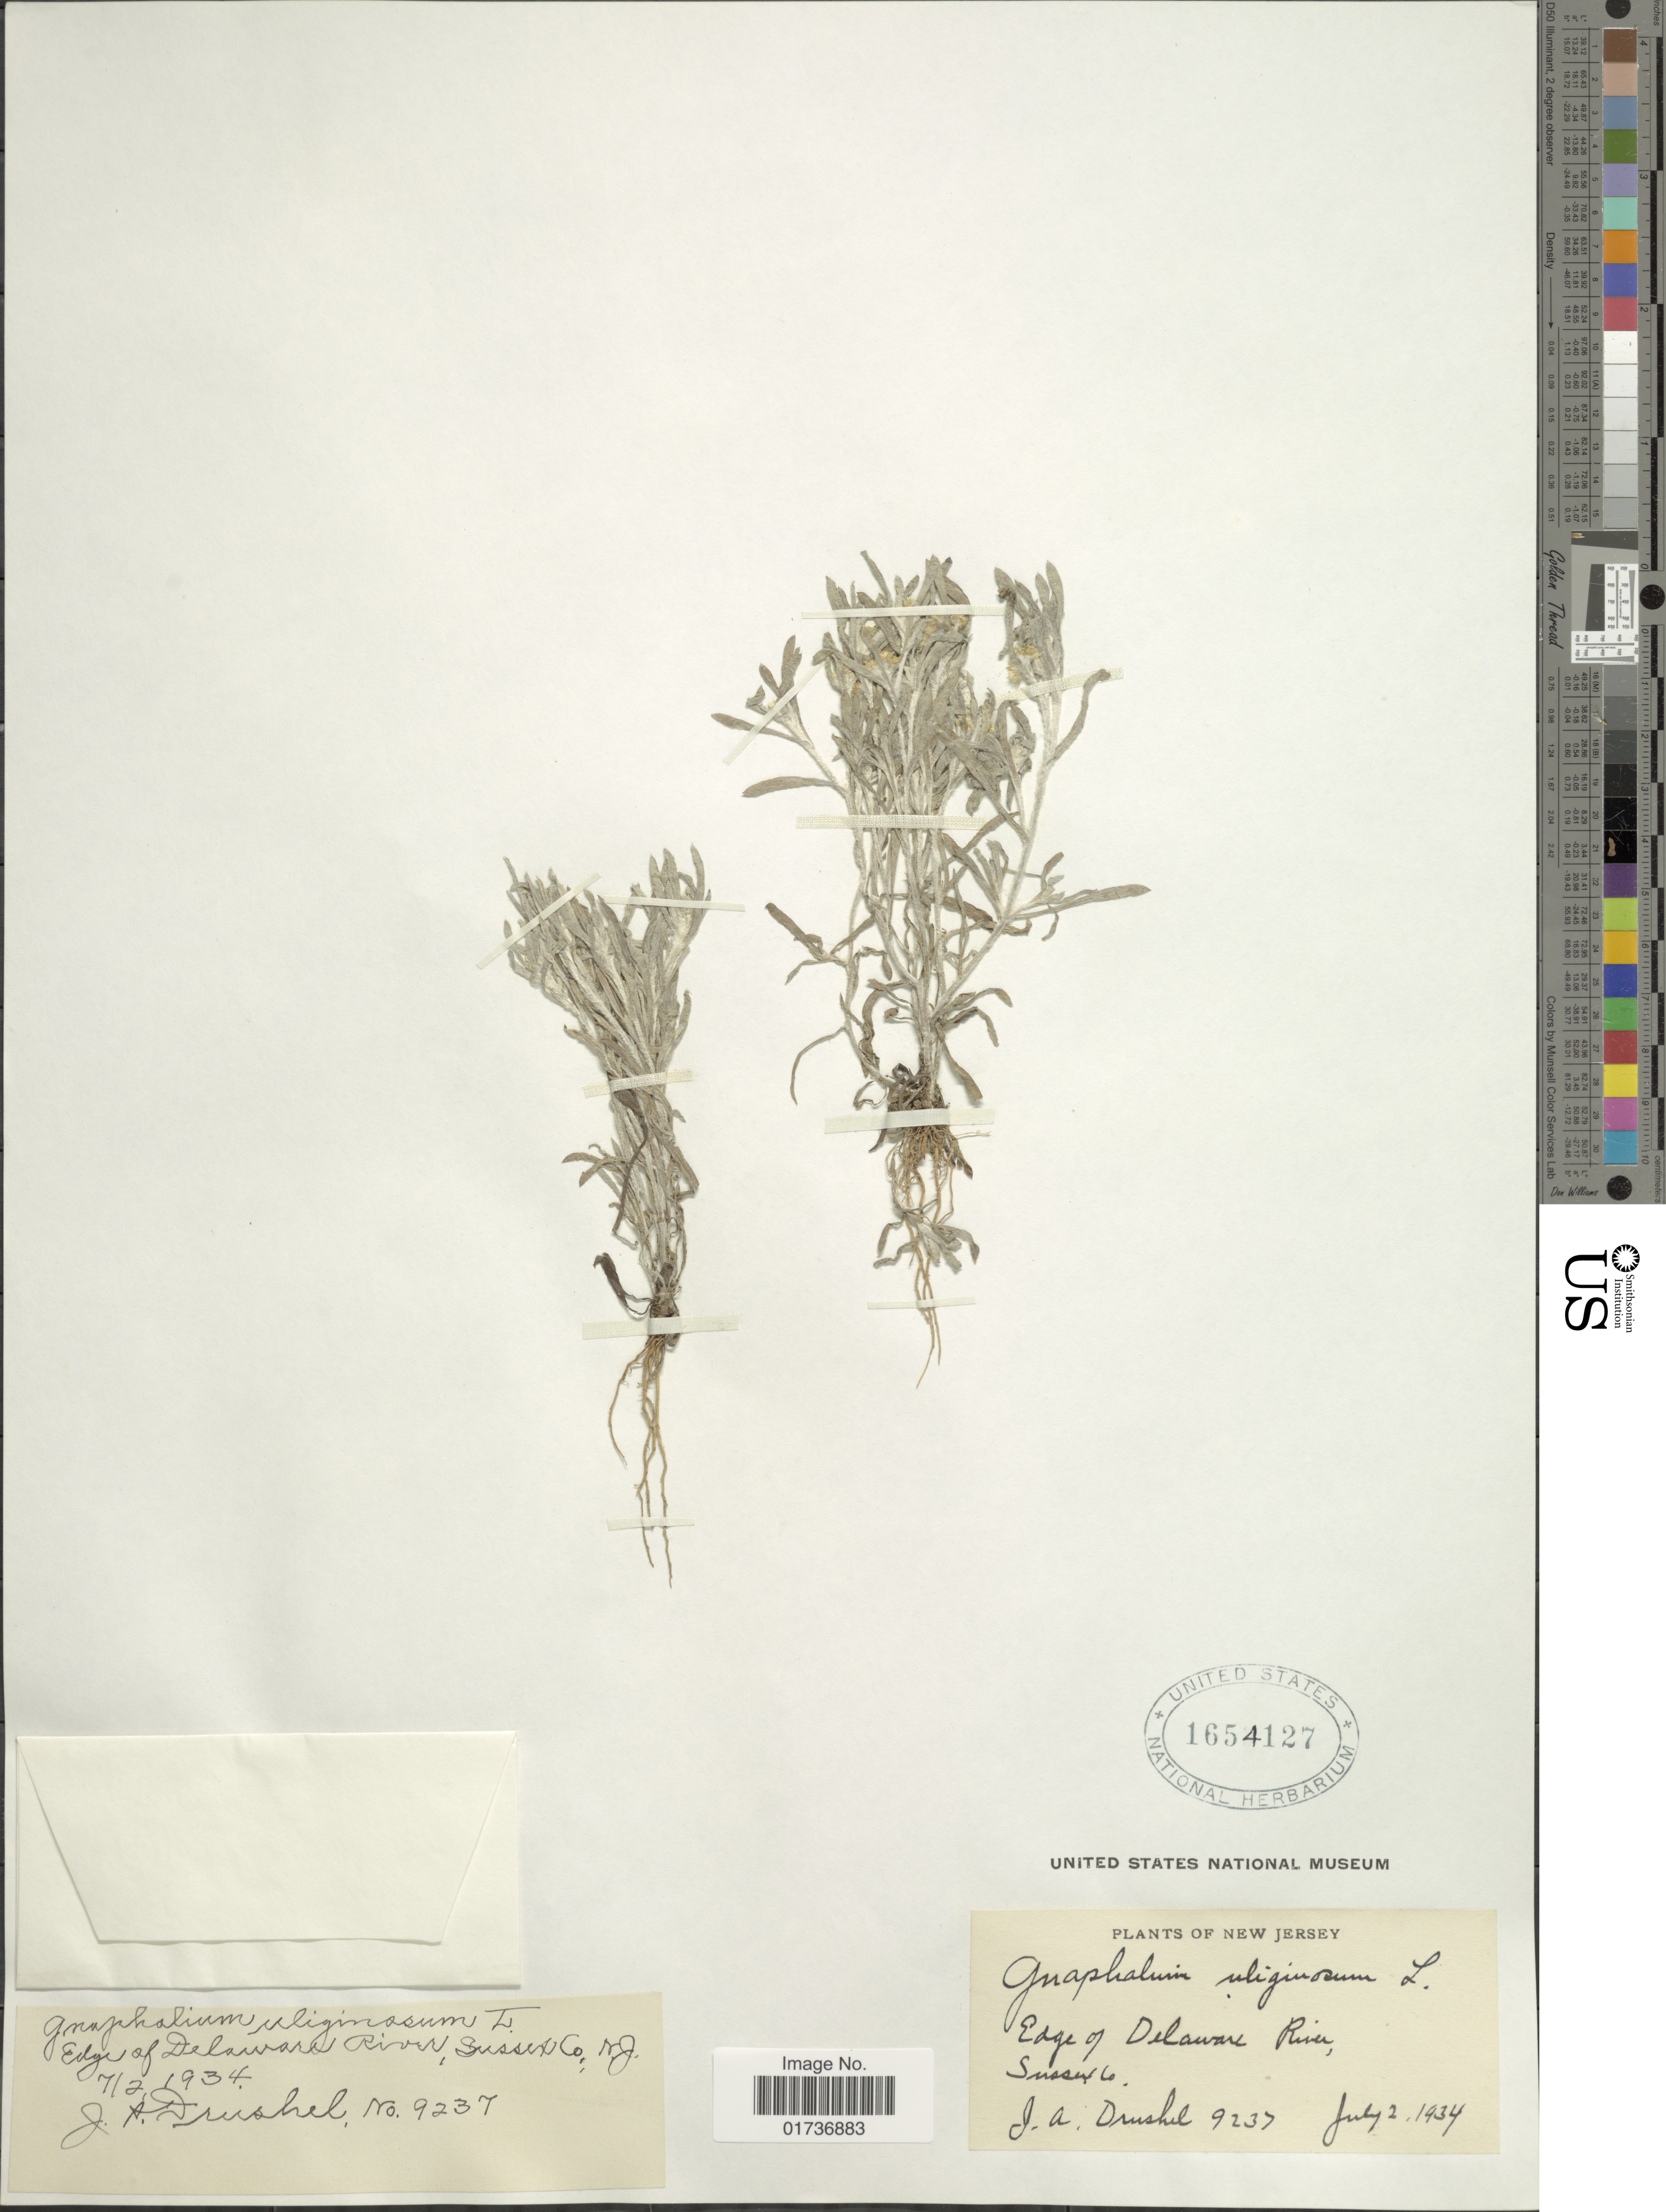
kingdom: Plantae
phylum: Tracheophyta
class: Magnoliopsida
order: Asterales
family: Asteraceae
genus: Gnaphalium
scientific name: Gnaphalium uliginosum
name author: L.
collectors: J. A. Drushel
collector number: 9237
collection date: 1934-07-02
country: United States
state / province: Delaware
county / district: Sussex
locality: New Jersey, Edge of Dealware River, Sussex Co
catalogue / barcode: US 1654127